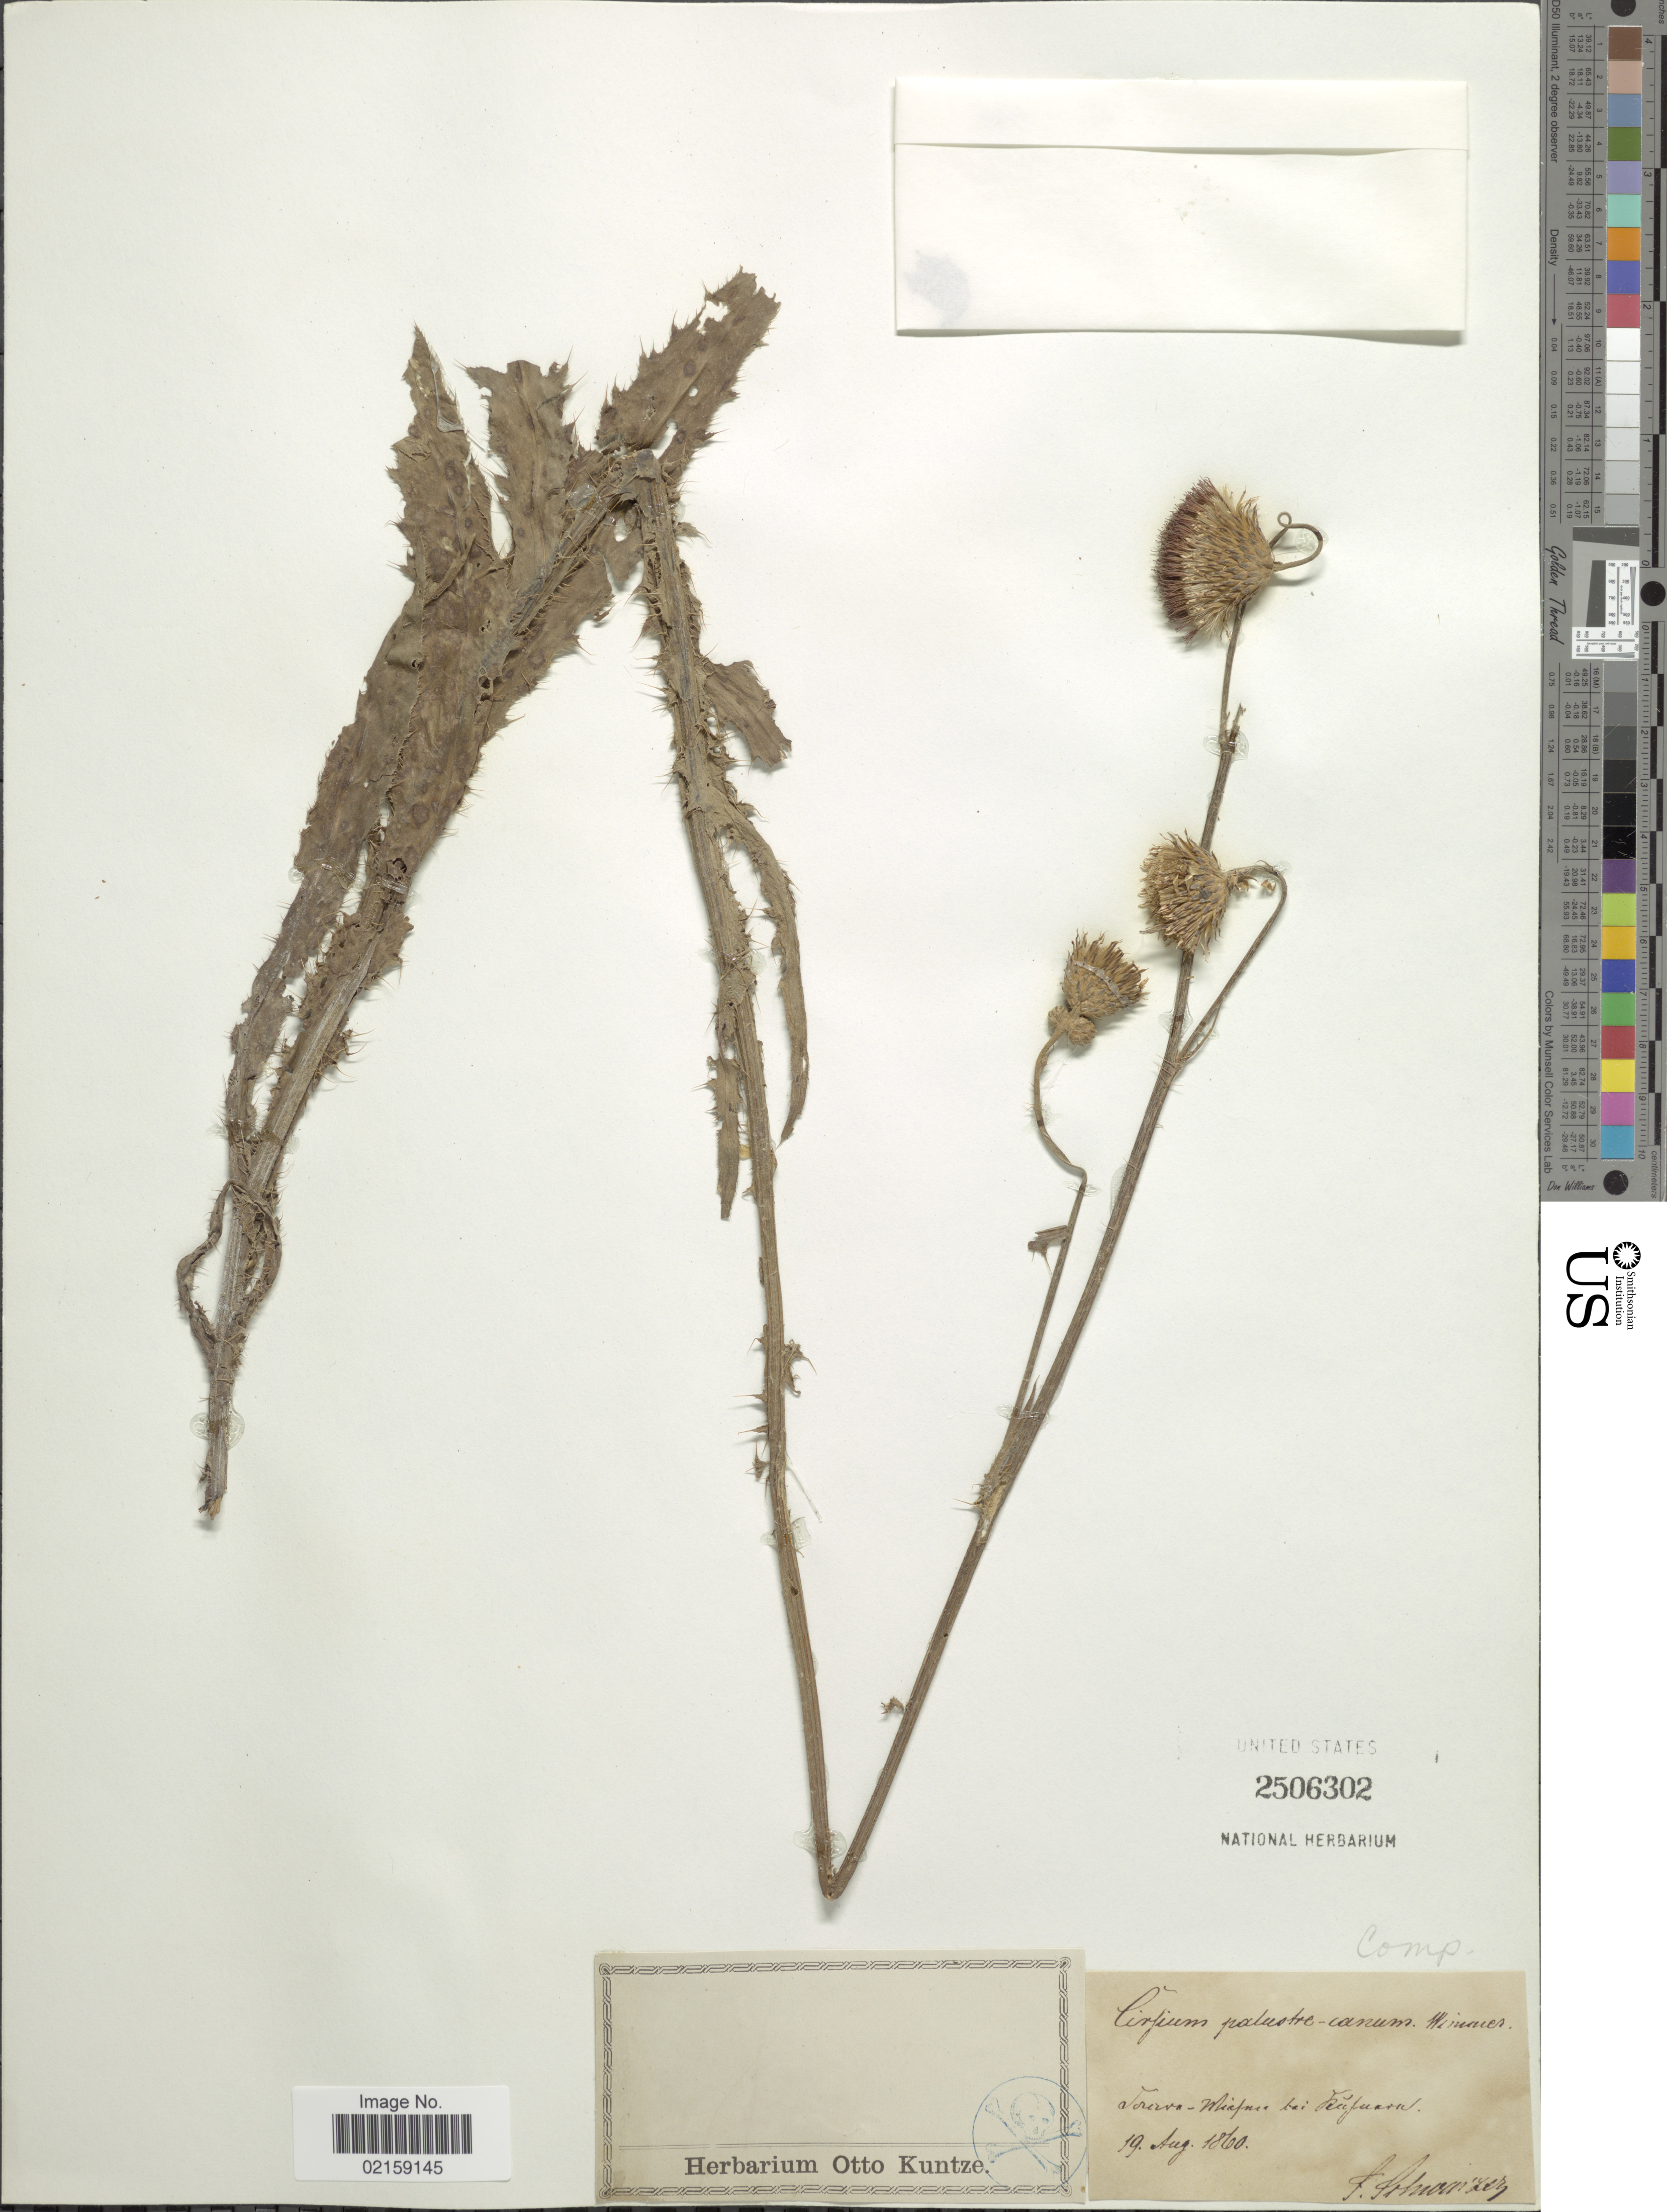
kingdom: Plantae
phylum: Tracheophyta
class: Magnoliopsida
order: Asterales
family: Asteraceae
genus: Cirsium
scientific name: Cirsium palustre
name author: (L.) Coss. ex Scop.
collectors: F. Schwarnizer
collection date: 1860-08-19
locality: Soreva-Wliafnia bai Rufuara. [interpreted]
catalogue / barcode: US 2506302